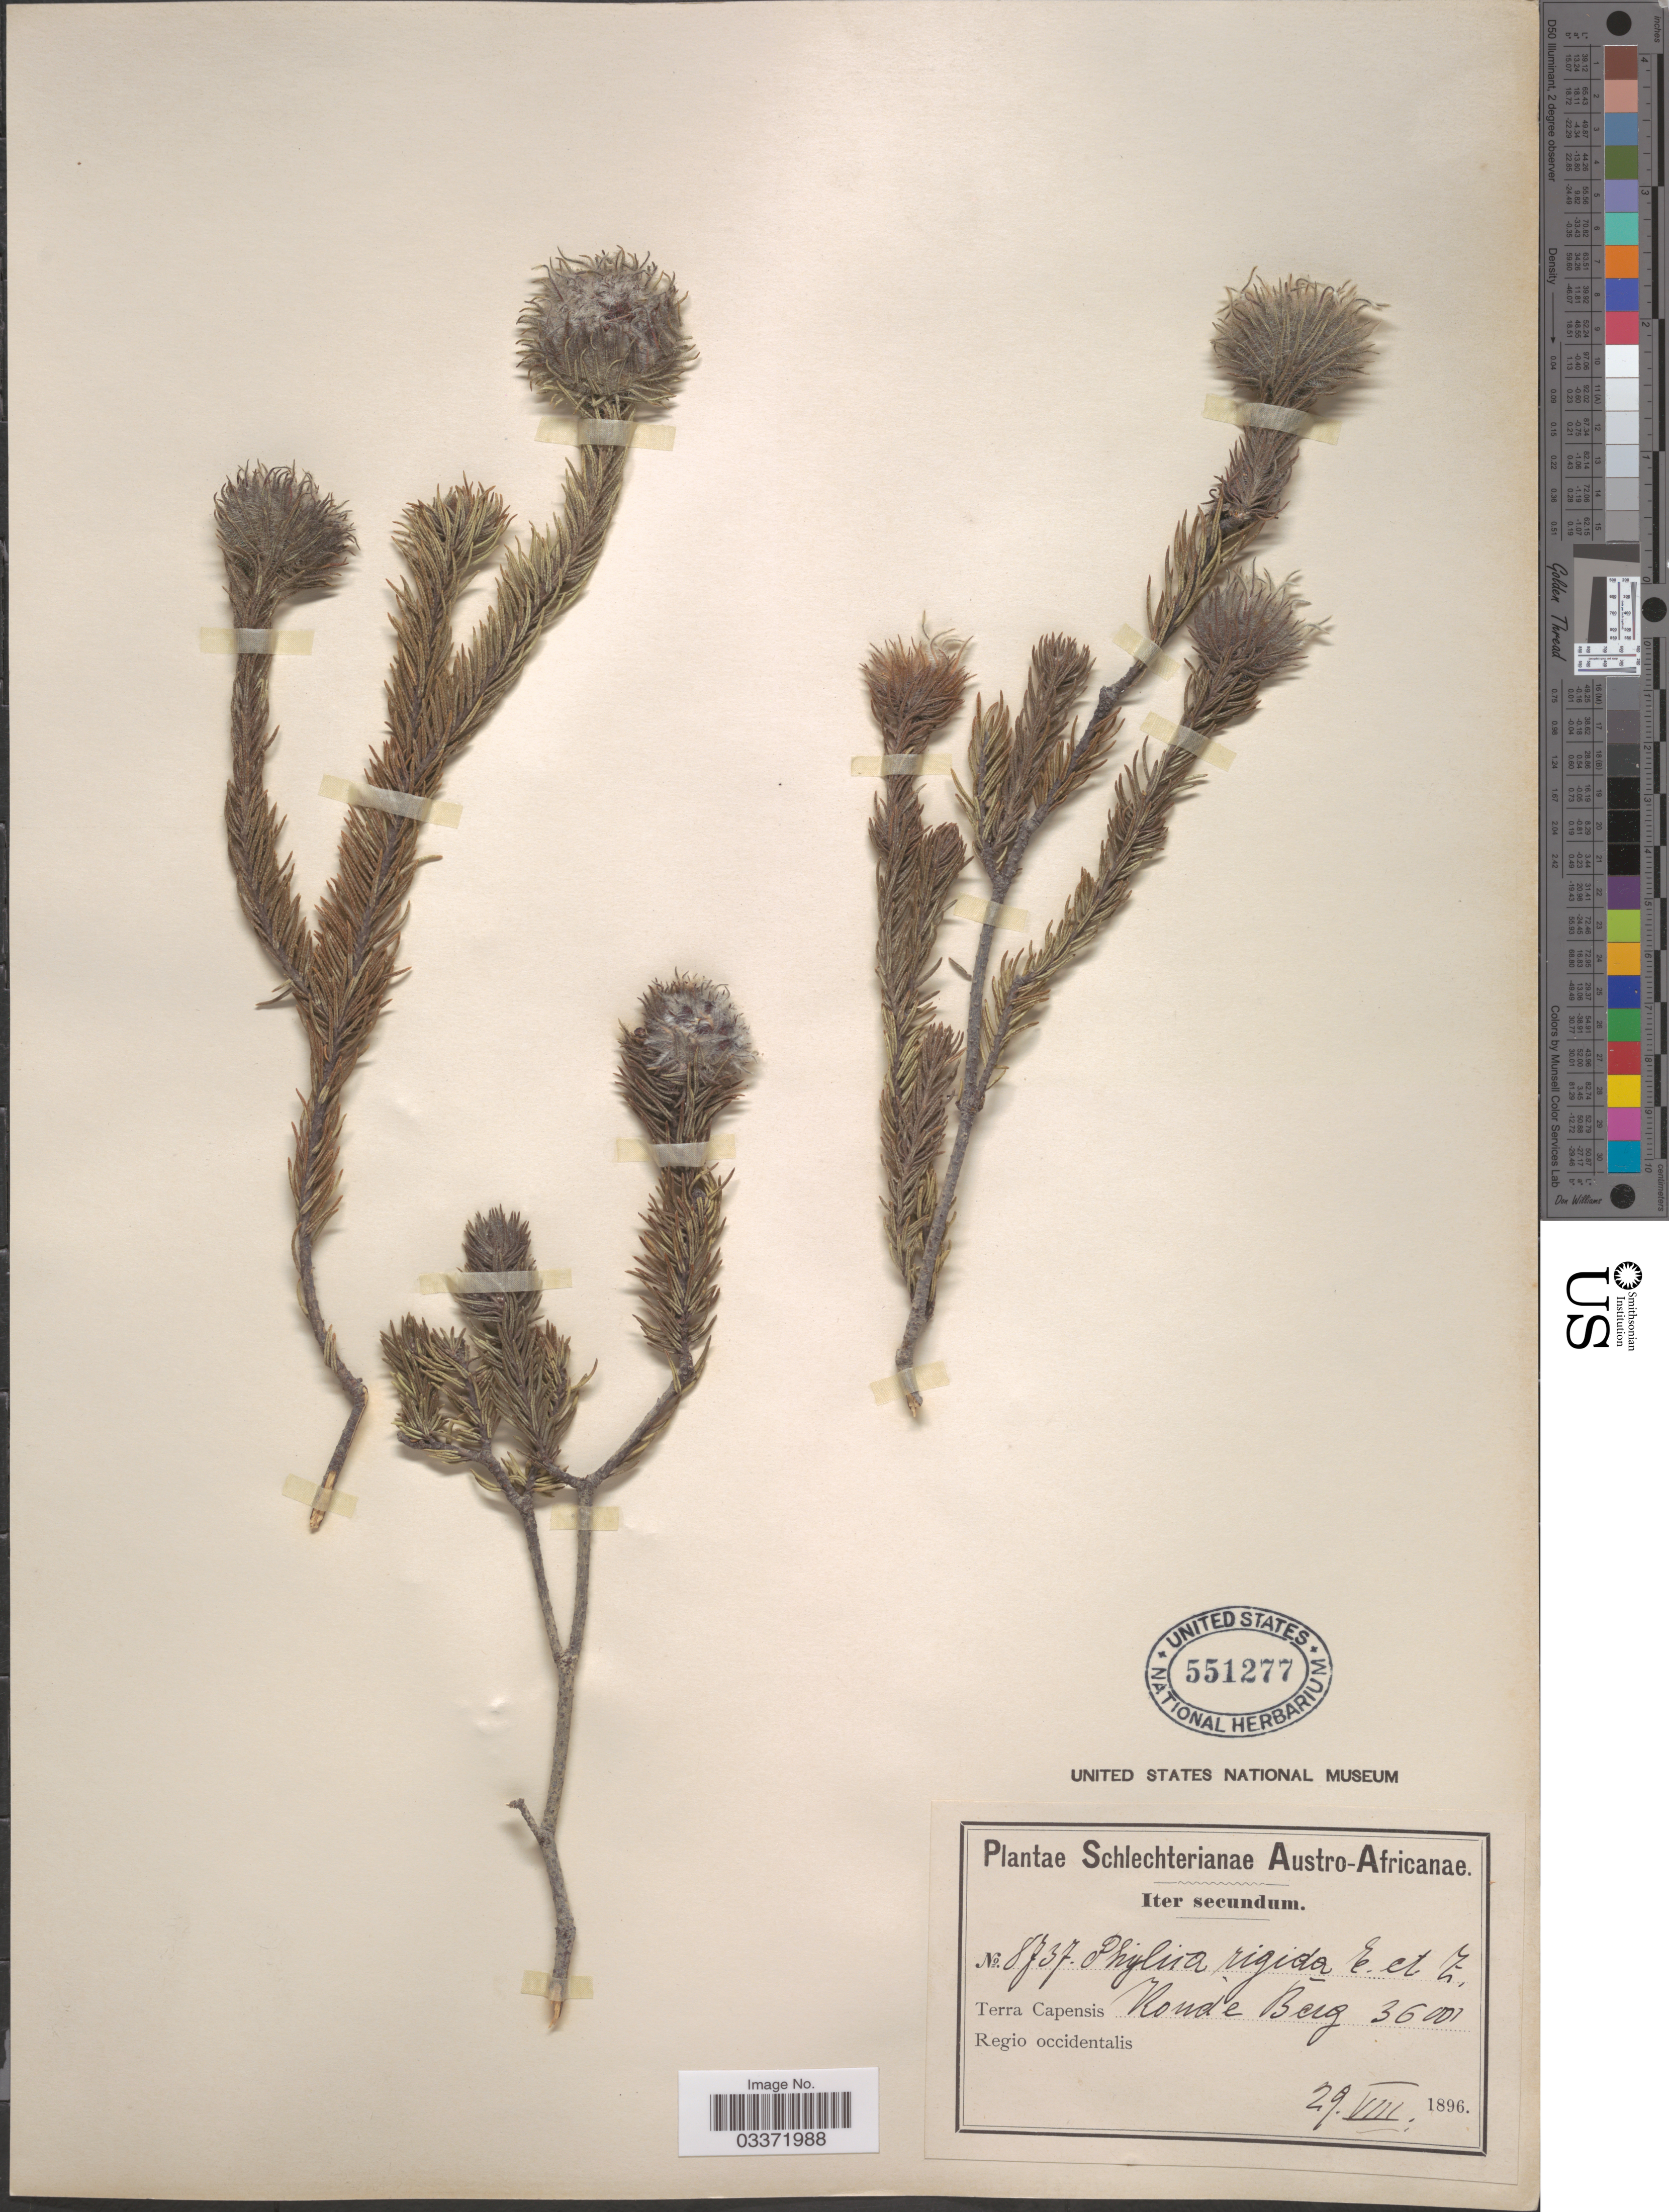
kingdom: Plantae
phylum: Tracheophyta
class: Magnoliopsida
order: Rosales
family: Rhamnaceae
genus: Phylica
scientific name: Phylica rigida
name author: Eckl. & Zeyh.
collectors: Schlechter, --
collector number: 8837*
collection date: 1896-08-29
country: South Africa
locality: Austro-Africanae. Terra Capensis Regio occidentalis. Ronde Berg.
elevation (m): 1097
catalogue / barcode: US 551277